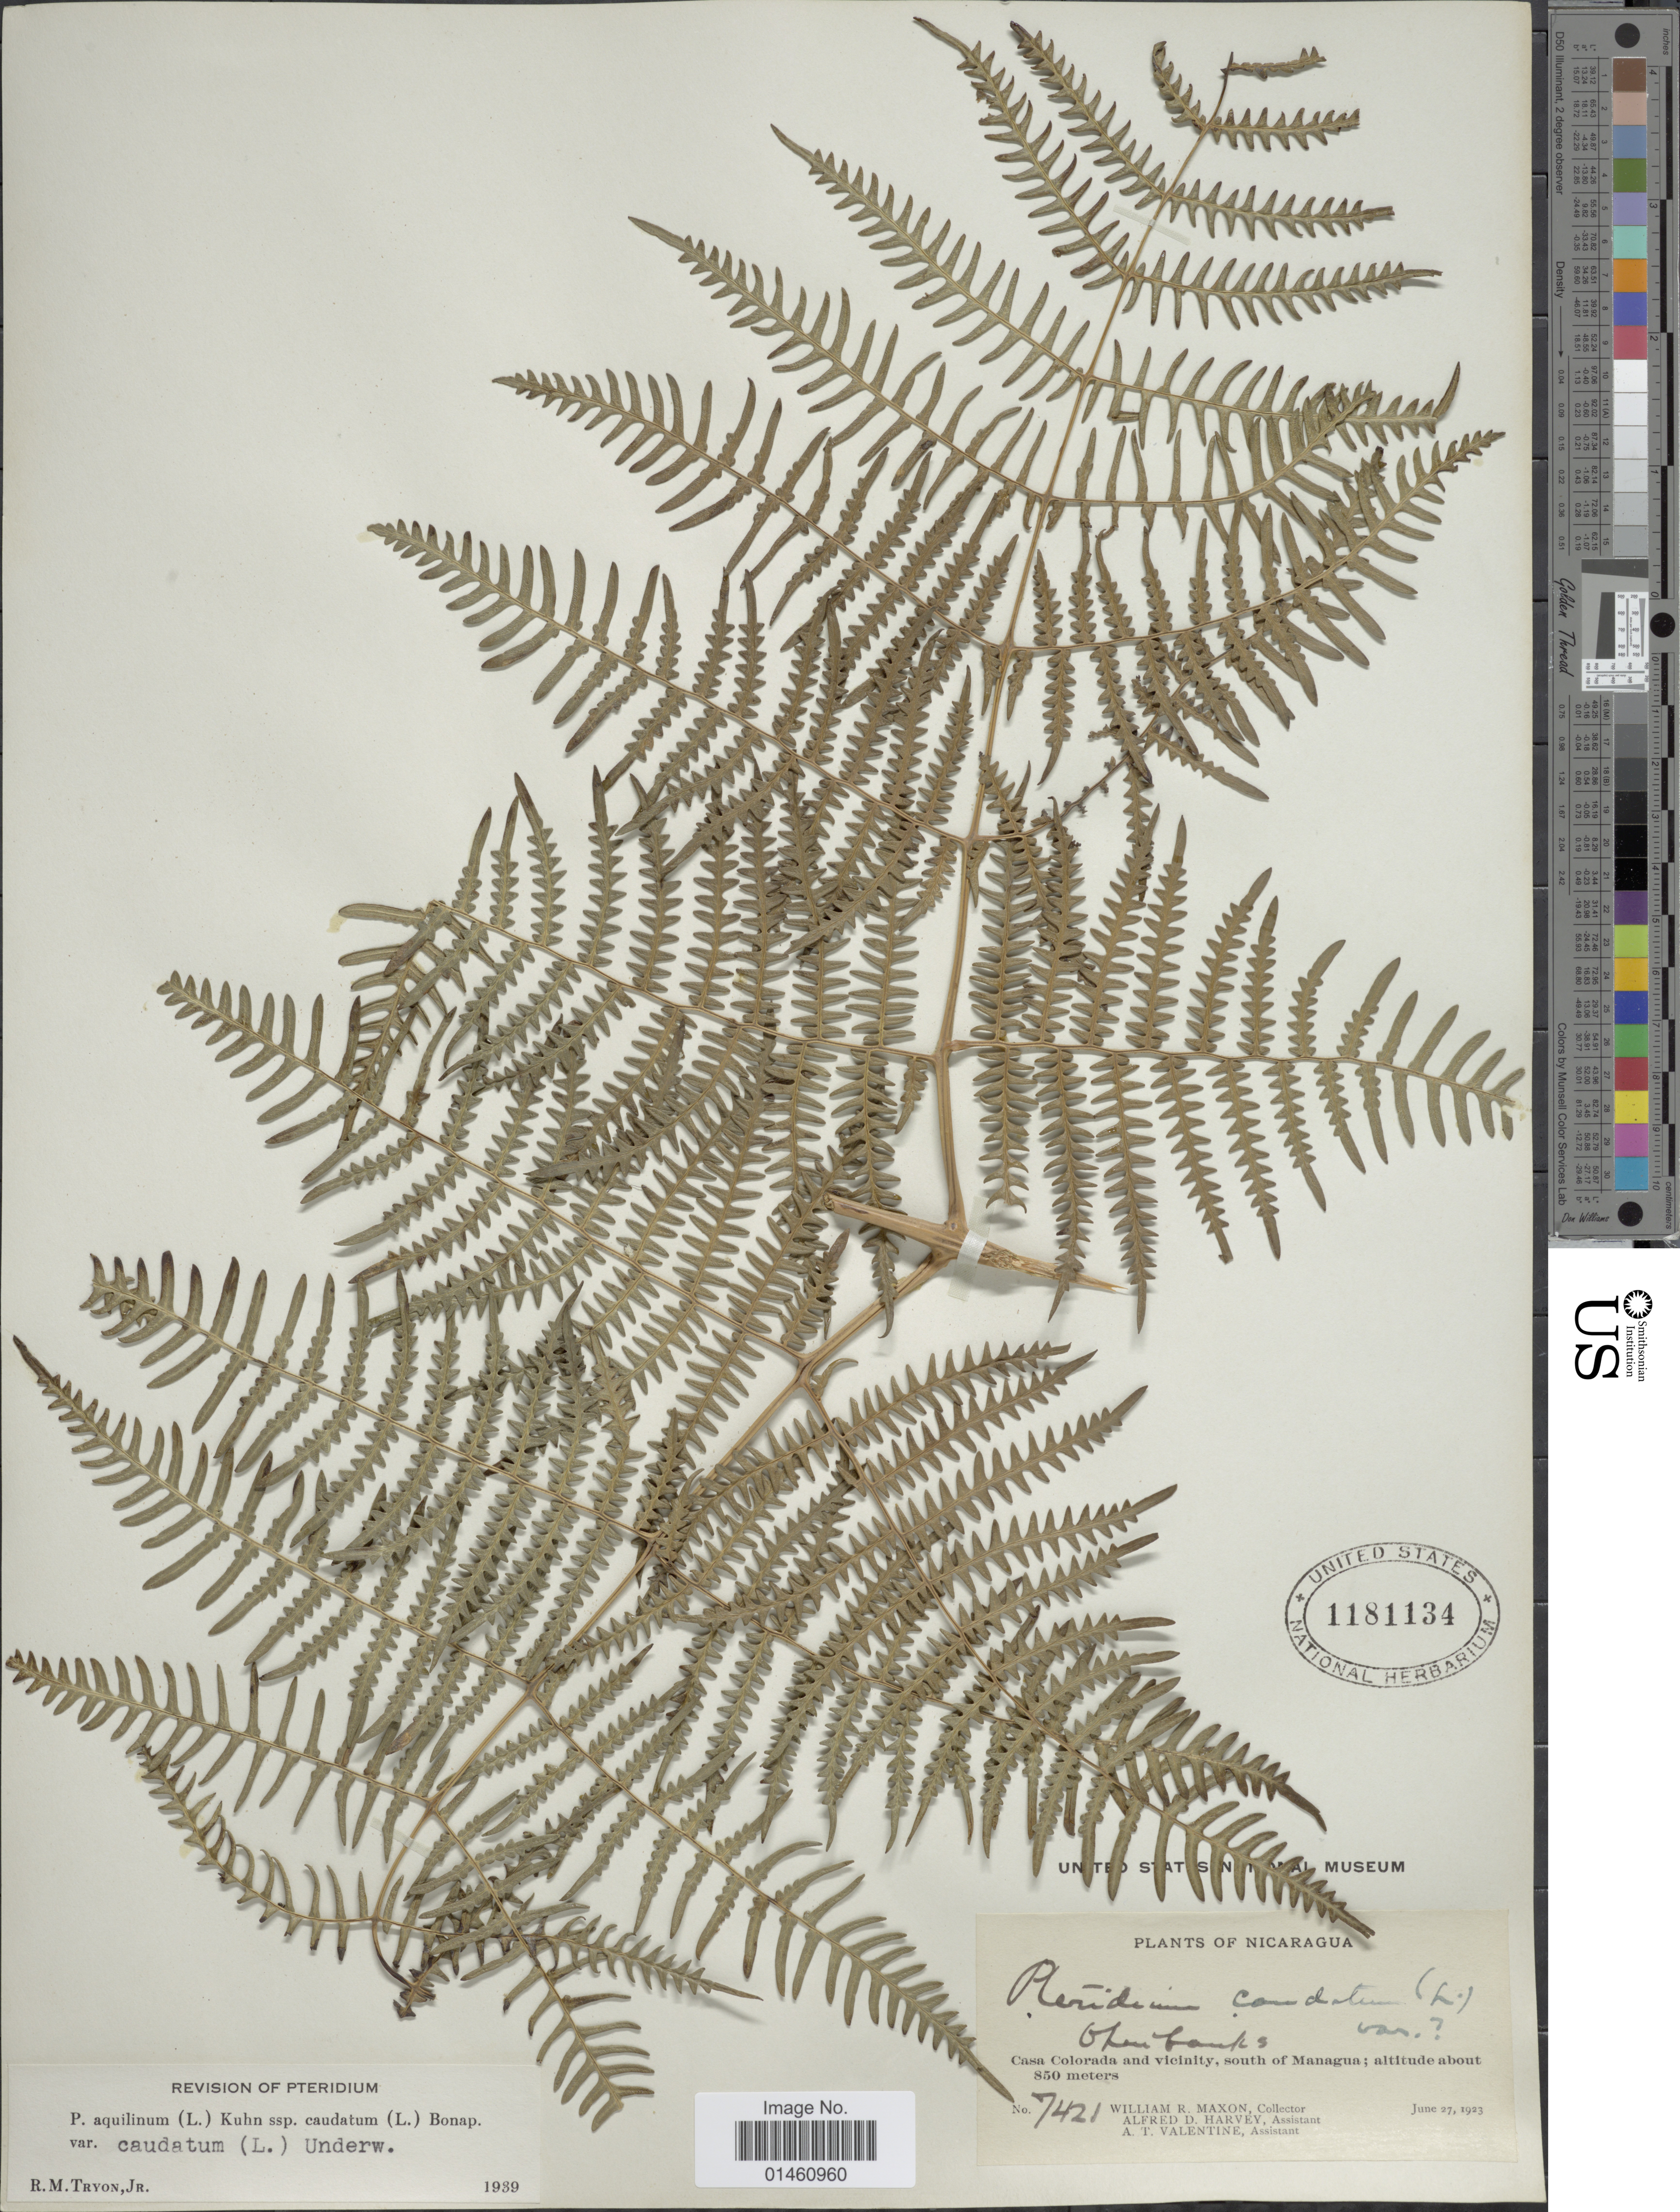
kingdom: Plantae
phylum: Tracheophyta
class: Polypodiopsida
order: Polypodiales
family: Dennstaedtiaceae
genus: Pteridium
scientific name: Pteridium caudatum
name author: (L.) Maxon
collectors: W. R. Maxon, A. D. Harvey & A. Valentine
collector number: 7421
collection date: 1923-06-27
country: Nicaragua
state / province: Managua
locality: Casa Colorada and vicinity, south of Managua.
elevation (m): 850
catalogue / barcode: US 1181134